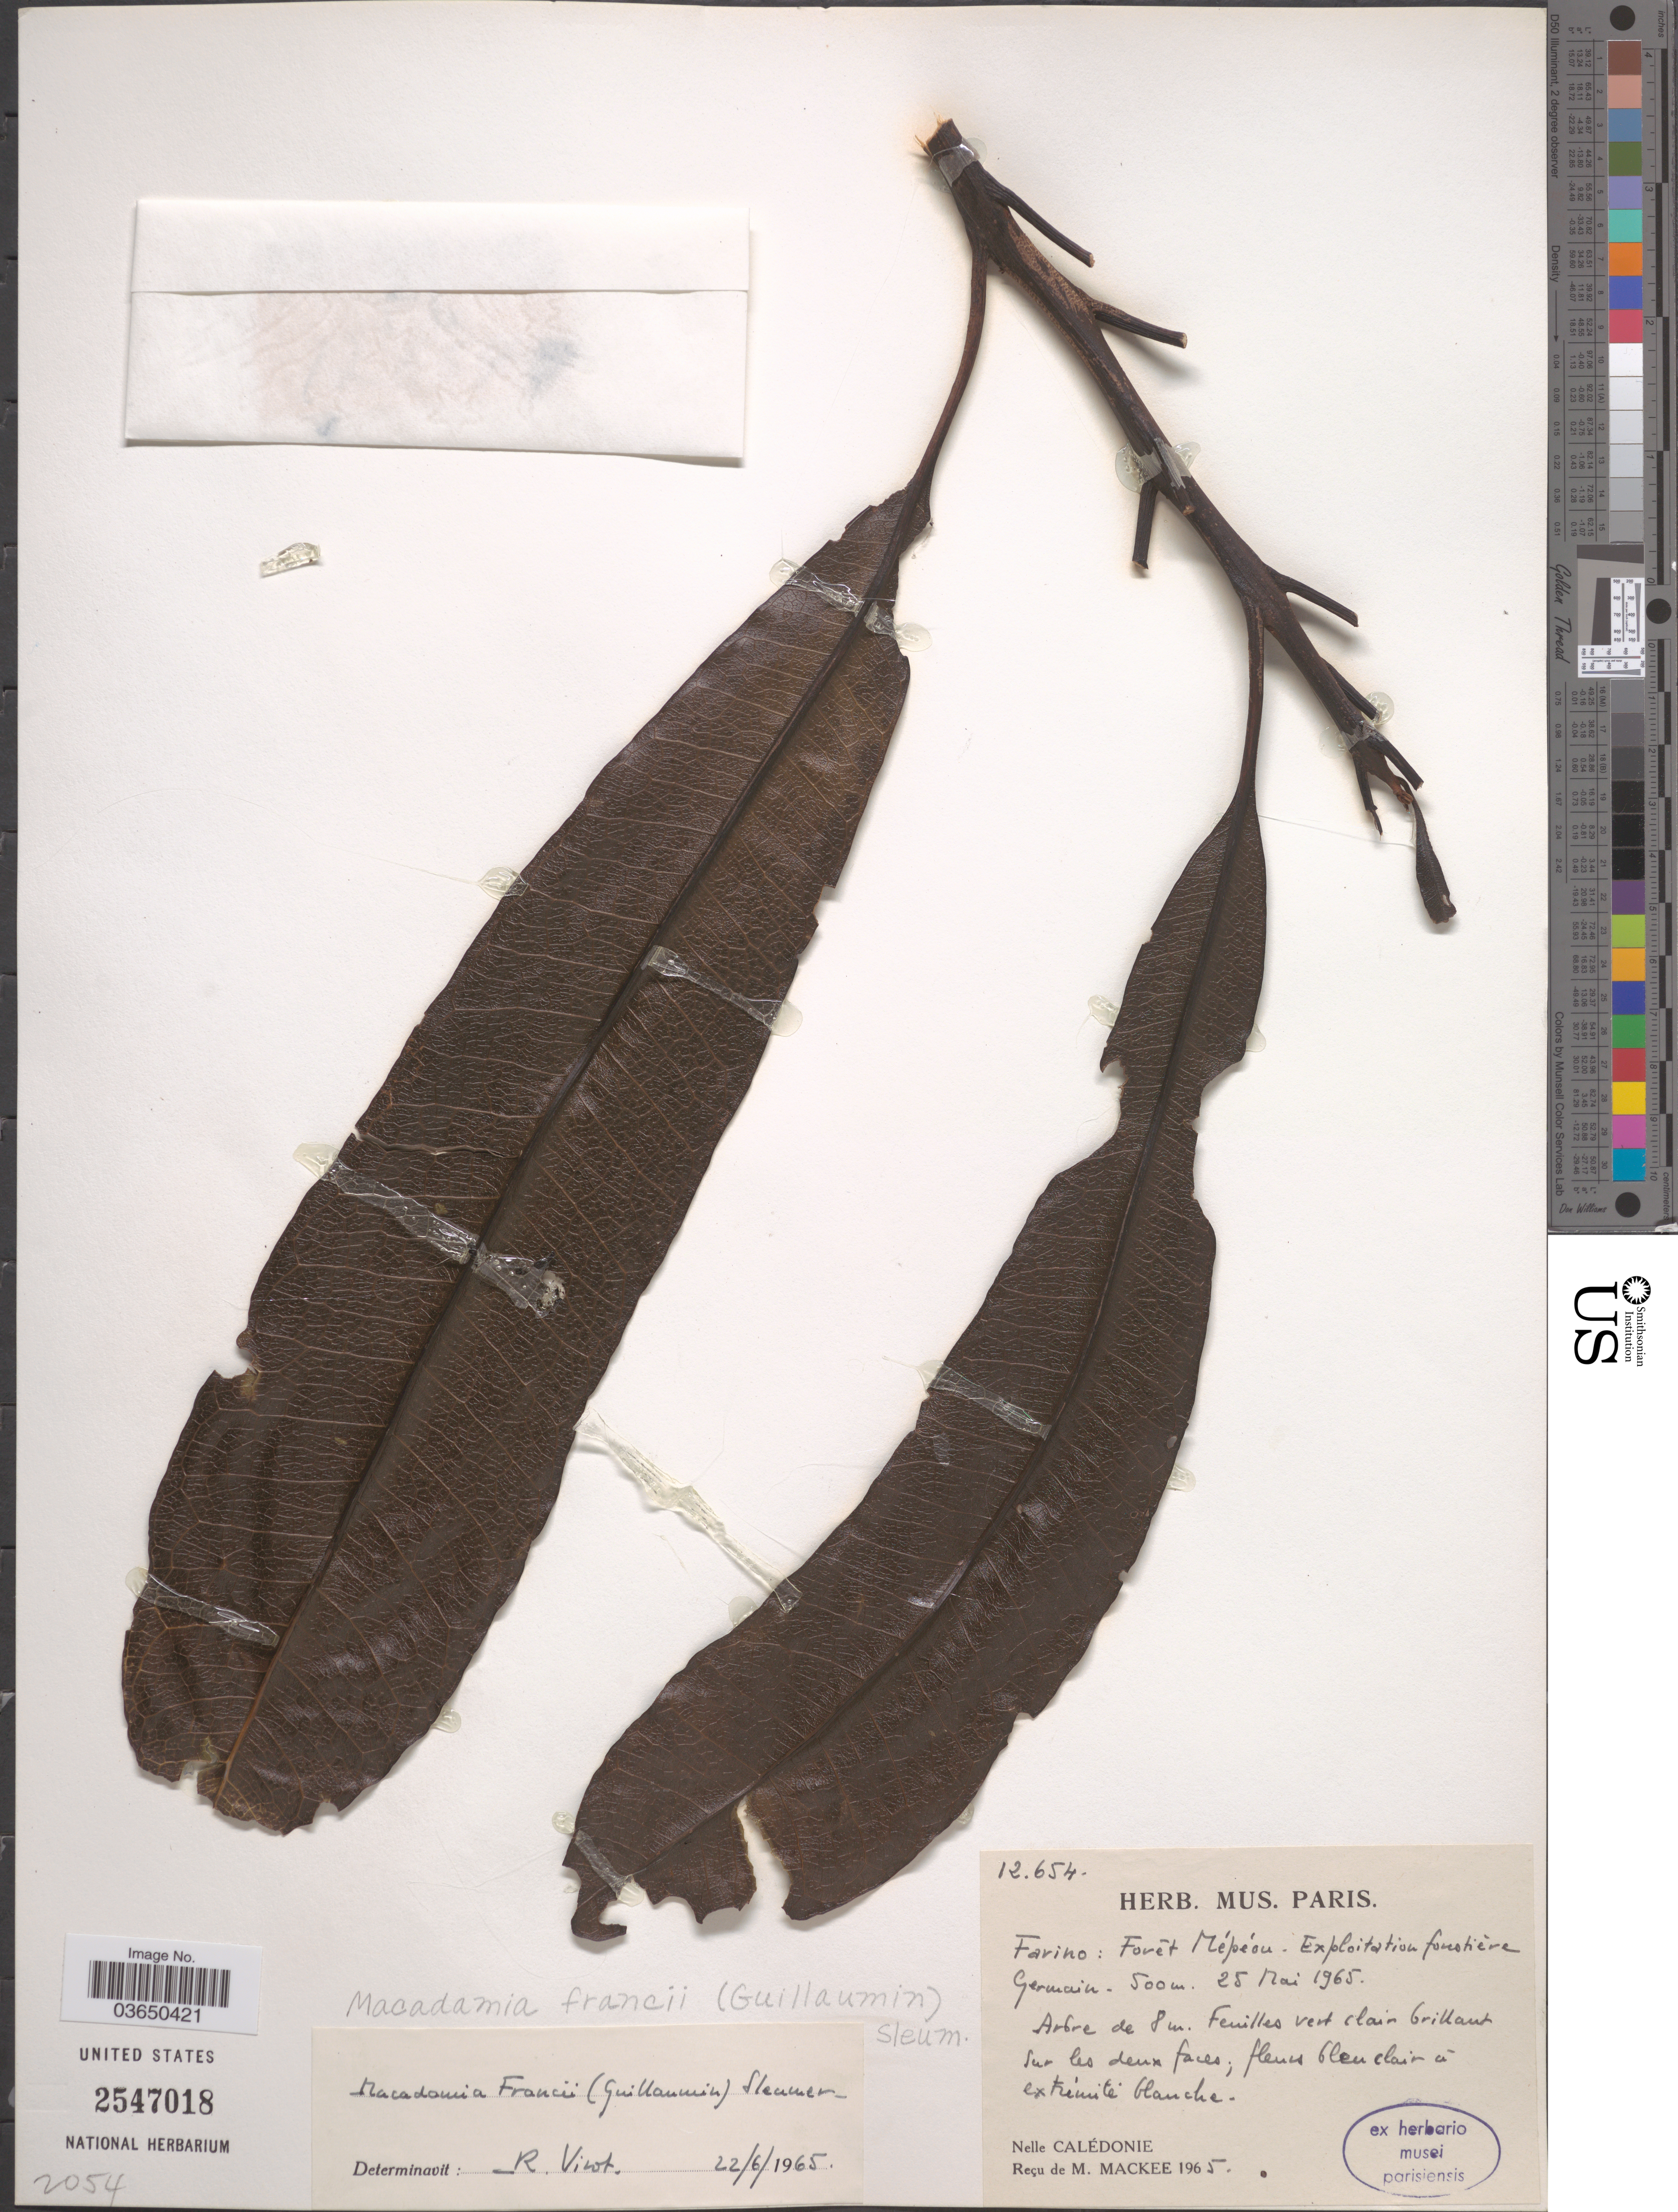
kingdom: Plantae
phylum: Tracheophyta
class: Magnoliopsida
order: Proteales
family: Proteaceae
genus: Macadamia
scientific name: Macadamia francii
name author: (Guillaumin) Sleumer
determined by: Strong, Mark T., (BOT), Smithsonian Institution - National Museum of Natural History (UNITED STATES)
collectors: M. Mackee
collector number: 12654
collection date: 1965-05-25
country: New Caledonia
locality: Farino: Forêt Mépéou. Exploitation forestière Germain. Nelle Calédonie.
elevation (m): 500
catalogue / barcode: US 2547018